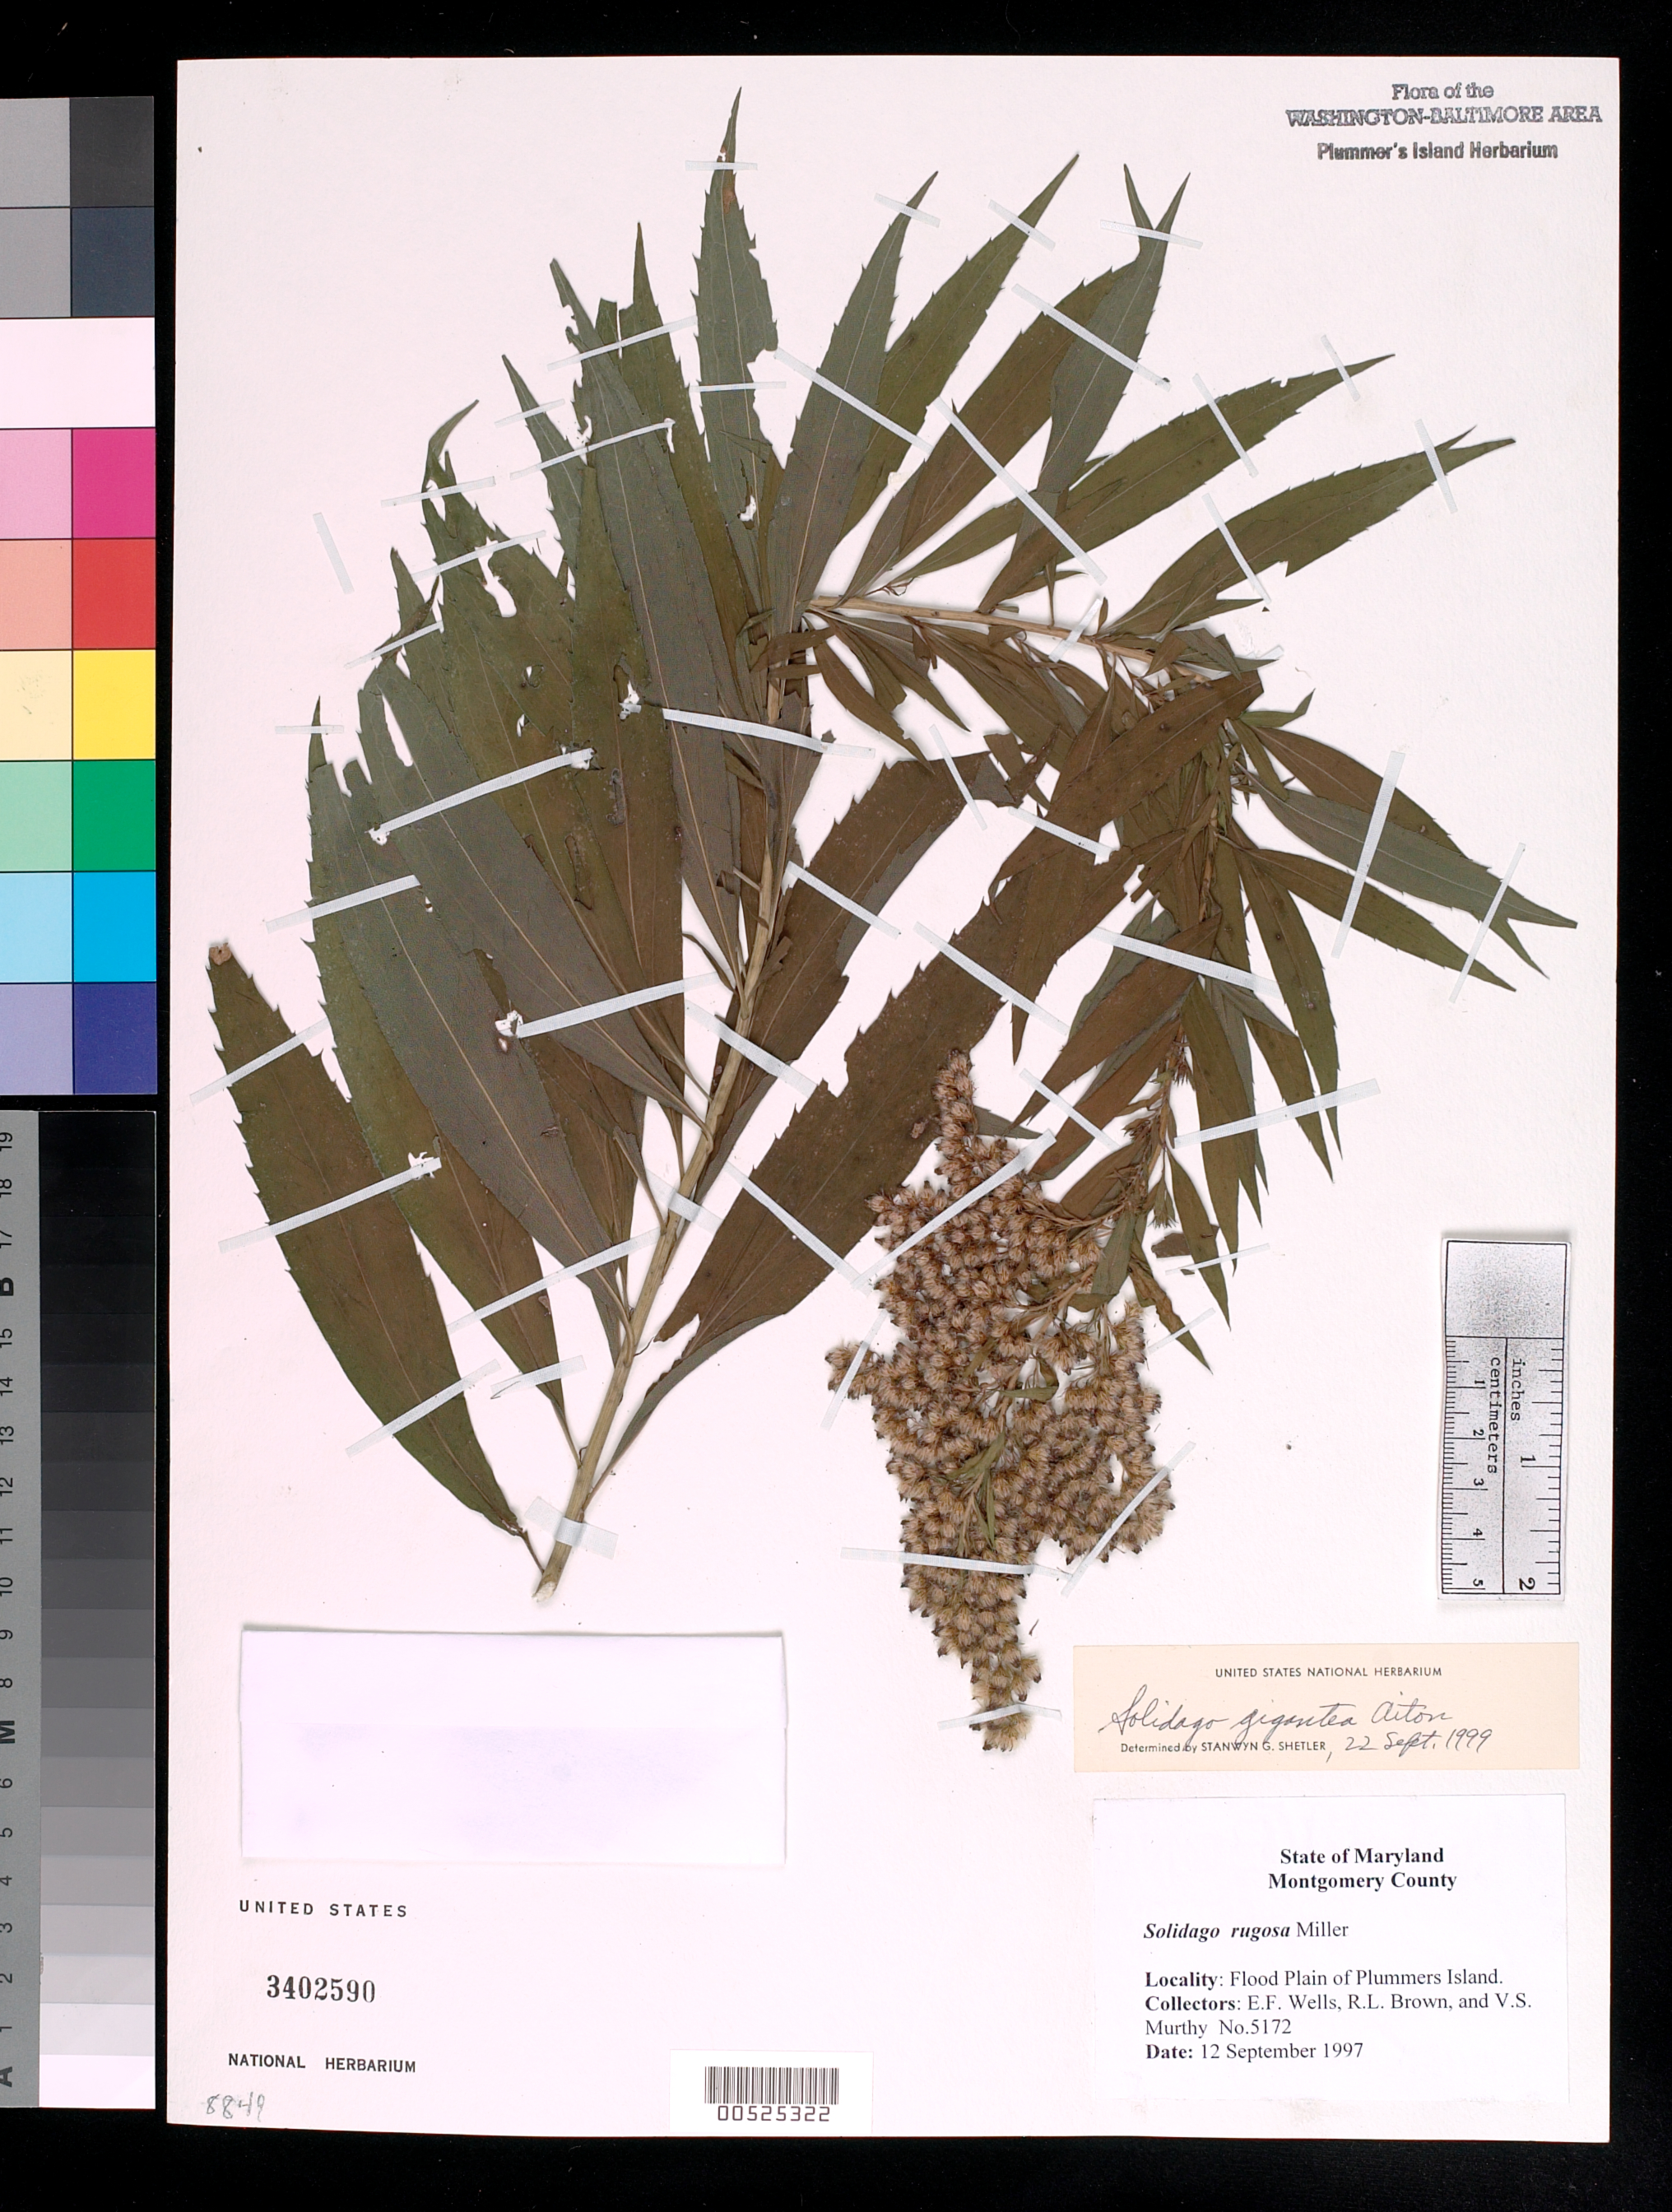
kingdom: Plantae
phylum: Tracheophyta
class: Magnoliopsida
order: Asterales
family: Asteraceae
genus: Solidago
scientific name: Solidago gigantea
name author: Aiton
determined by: Shetler, Stanwyn G., (US), NMNH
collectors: E. F. Wells, R. L. Brown & V. S. Murthy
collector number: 5172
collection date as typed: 12 Sep 1997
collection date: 1997-09-12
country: United States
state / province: Maryland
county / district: Montgomery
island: Plummers Island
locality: Flood plain of Plummers Island Plummers Island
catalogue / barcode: US 3402590